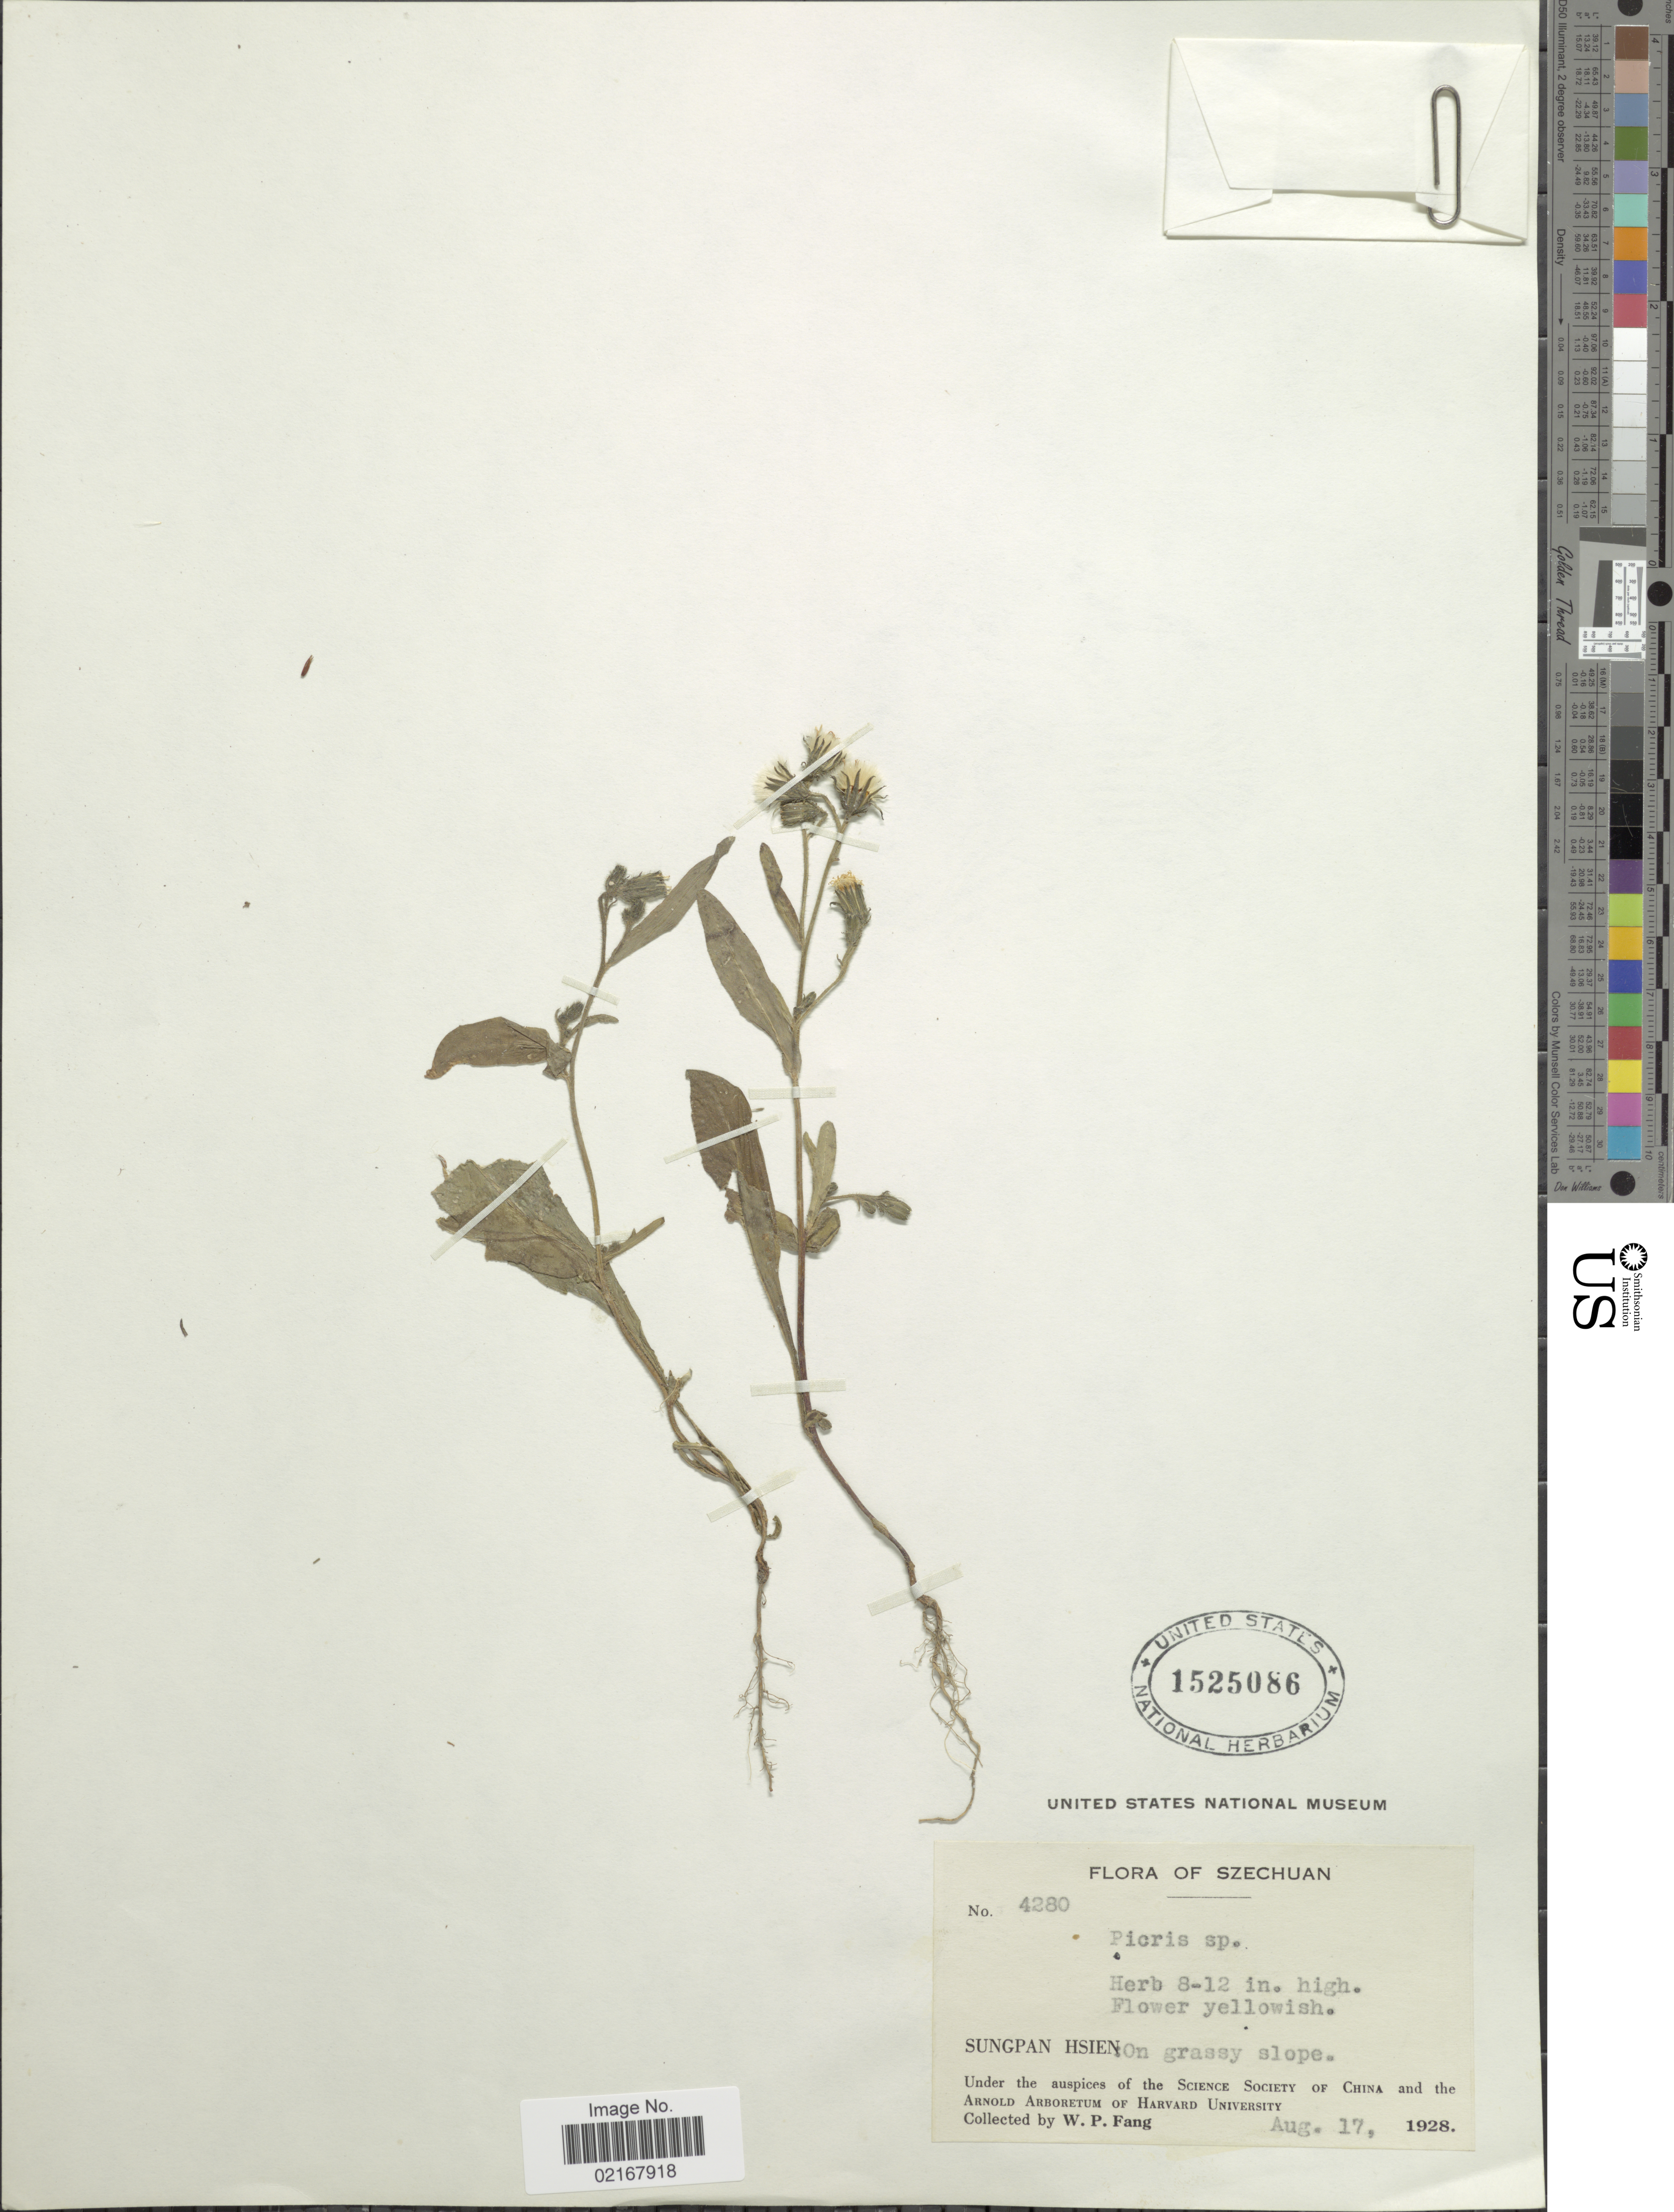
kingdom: Plantae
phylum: Tracheophyta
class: Magnoliopsida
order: Asterales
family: Asteraceae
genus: Picris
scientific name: Picris hieracioides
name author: L.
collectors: W. P. Fang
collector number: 4280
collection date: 1928-08-17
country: China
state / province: Sichuan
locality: Szechuan, Sungpan Hsien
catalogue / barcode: US 1525086